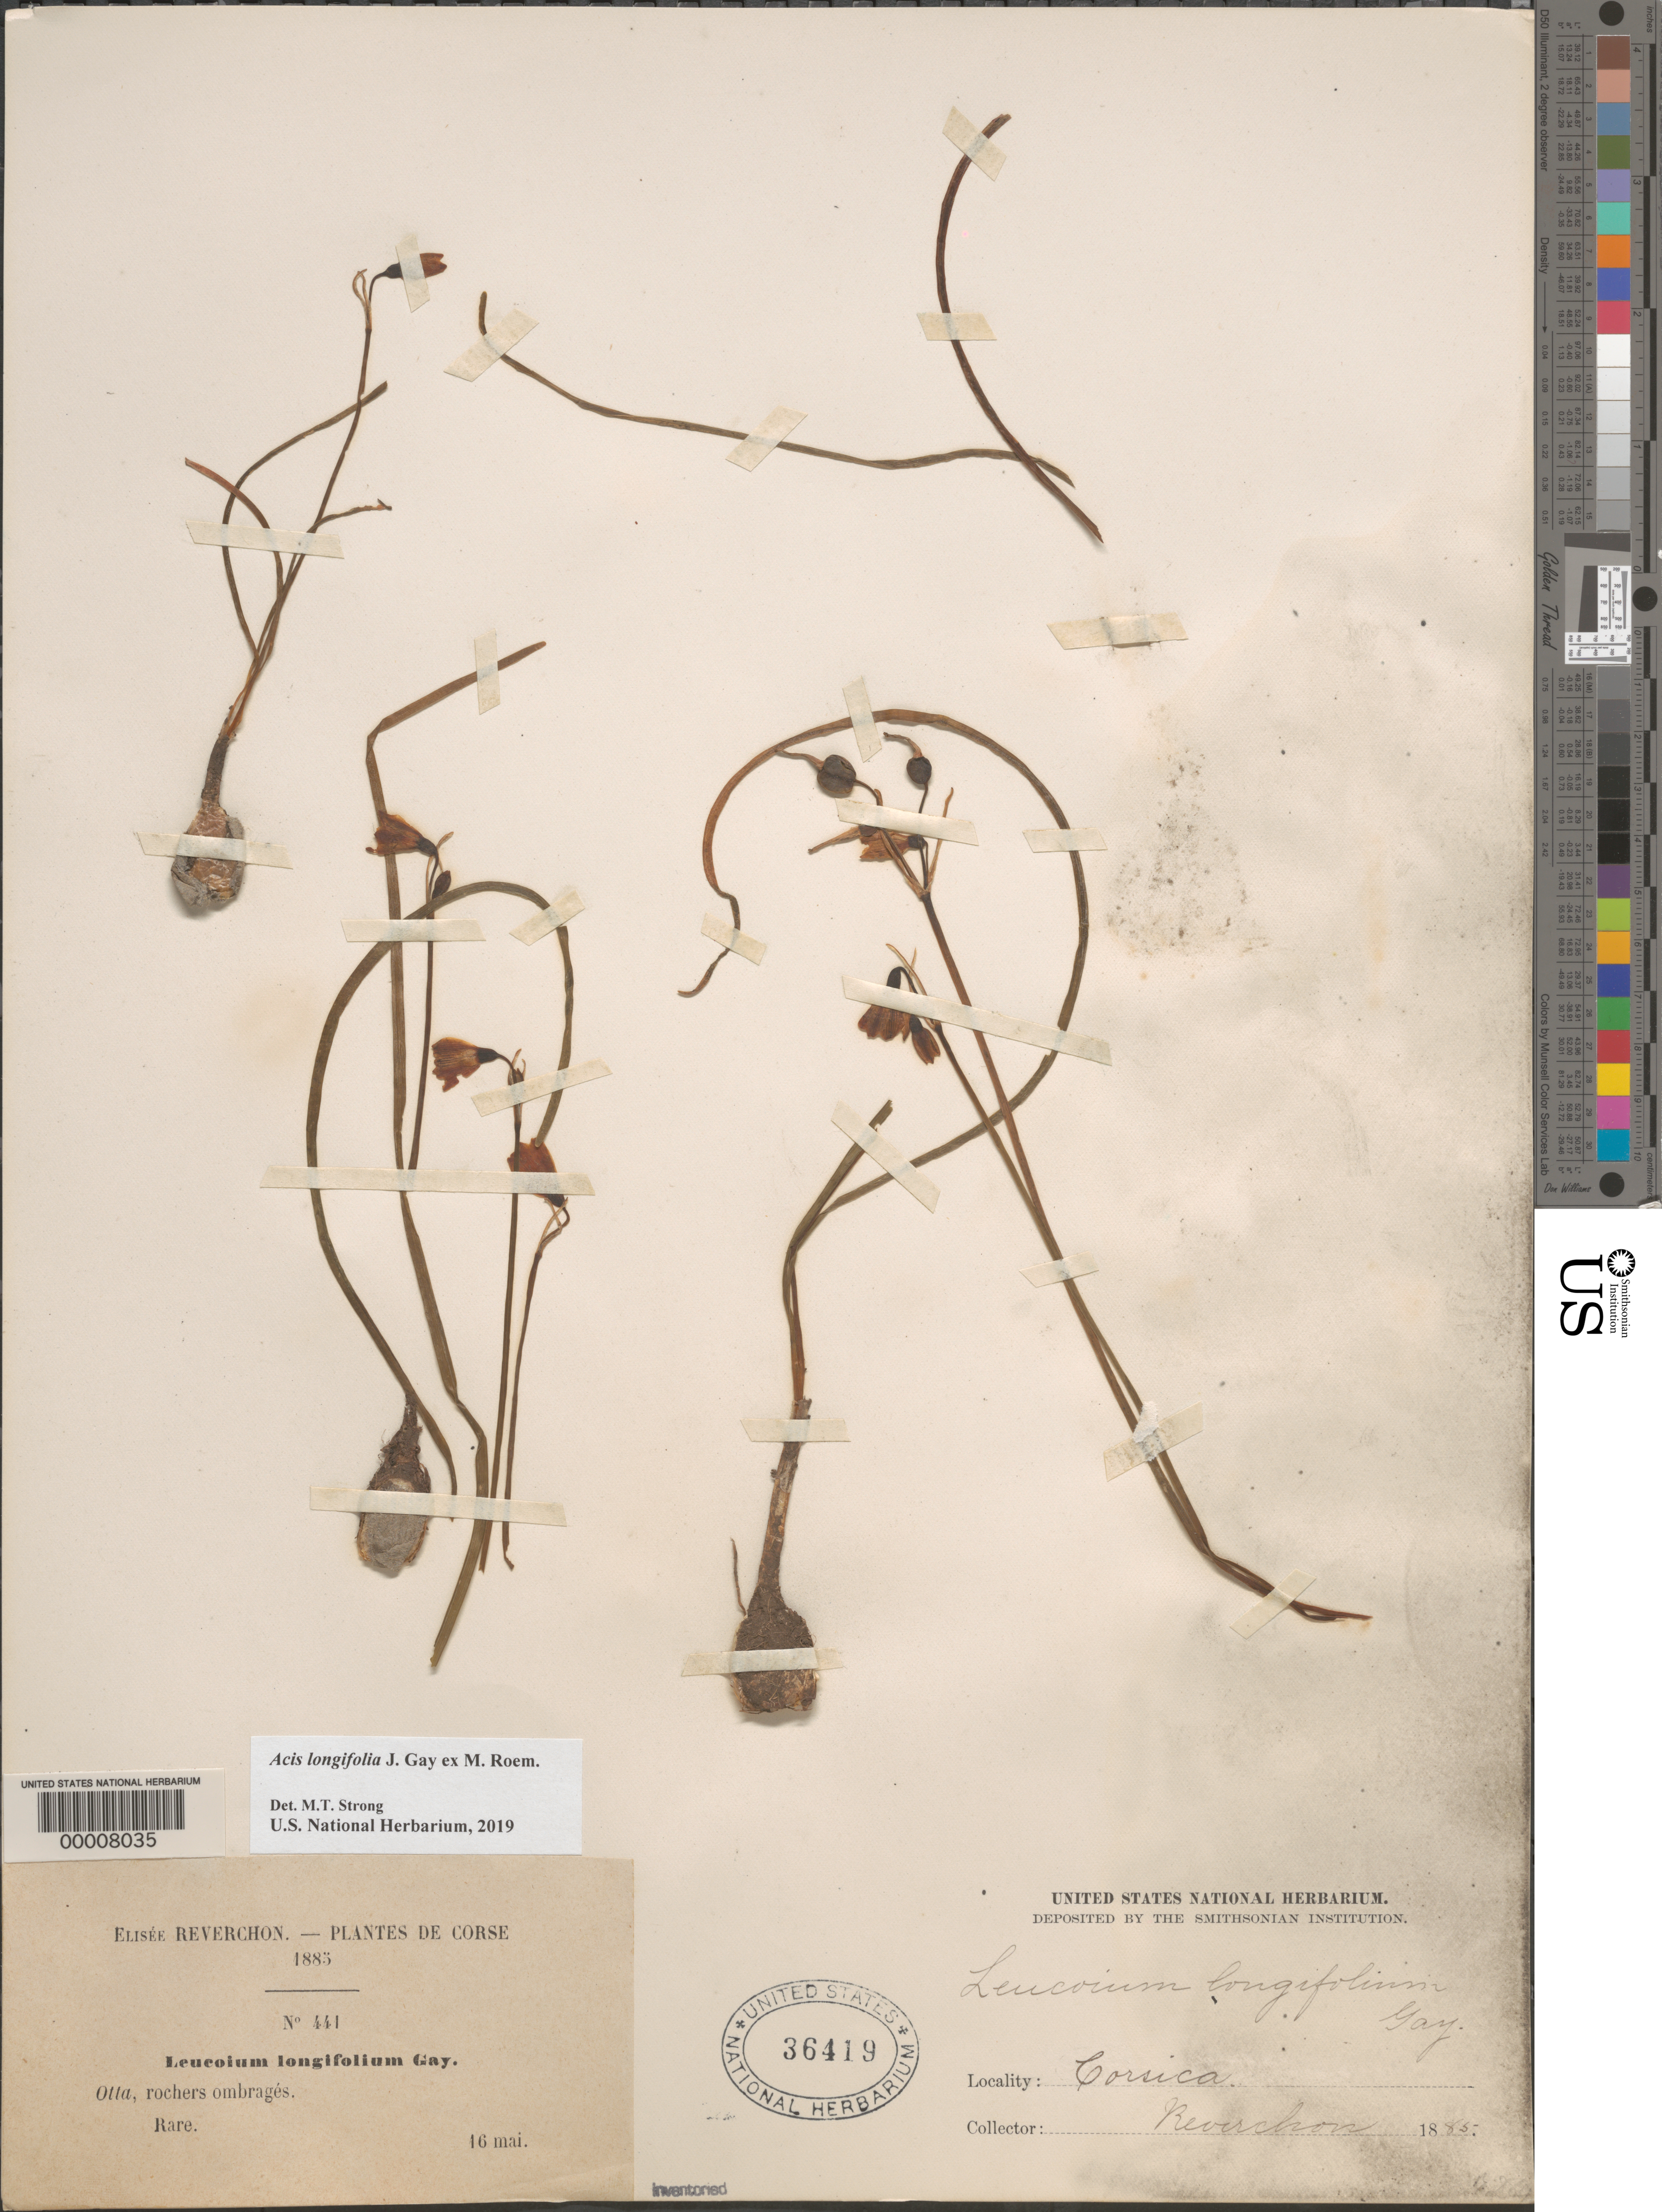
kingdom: Plantae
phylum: Tracheophyta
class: Liliopsida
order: Asparagales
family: Amaryllidaceae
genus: Acis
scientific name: Acis longifolia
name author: J. Gay ex M. Roem.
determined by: Strong, Mark T., (BOT), Smithsonian Institution - National Museum of Natural History (UNITED STATES)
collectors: E. Reverchon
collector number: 441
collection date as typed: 16 May 1885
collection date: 1885-05-16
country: France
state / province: Corsica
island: Corse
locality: Otta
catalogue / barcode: US 36419